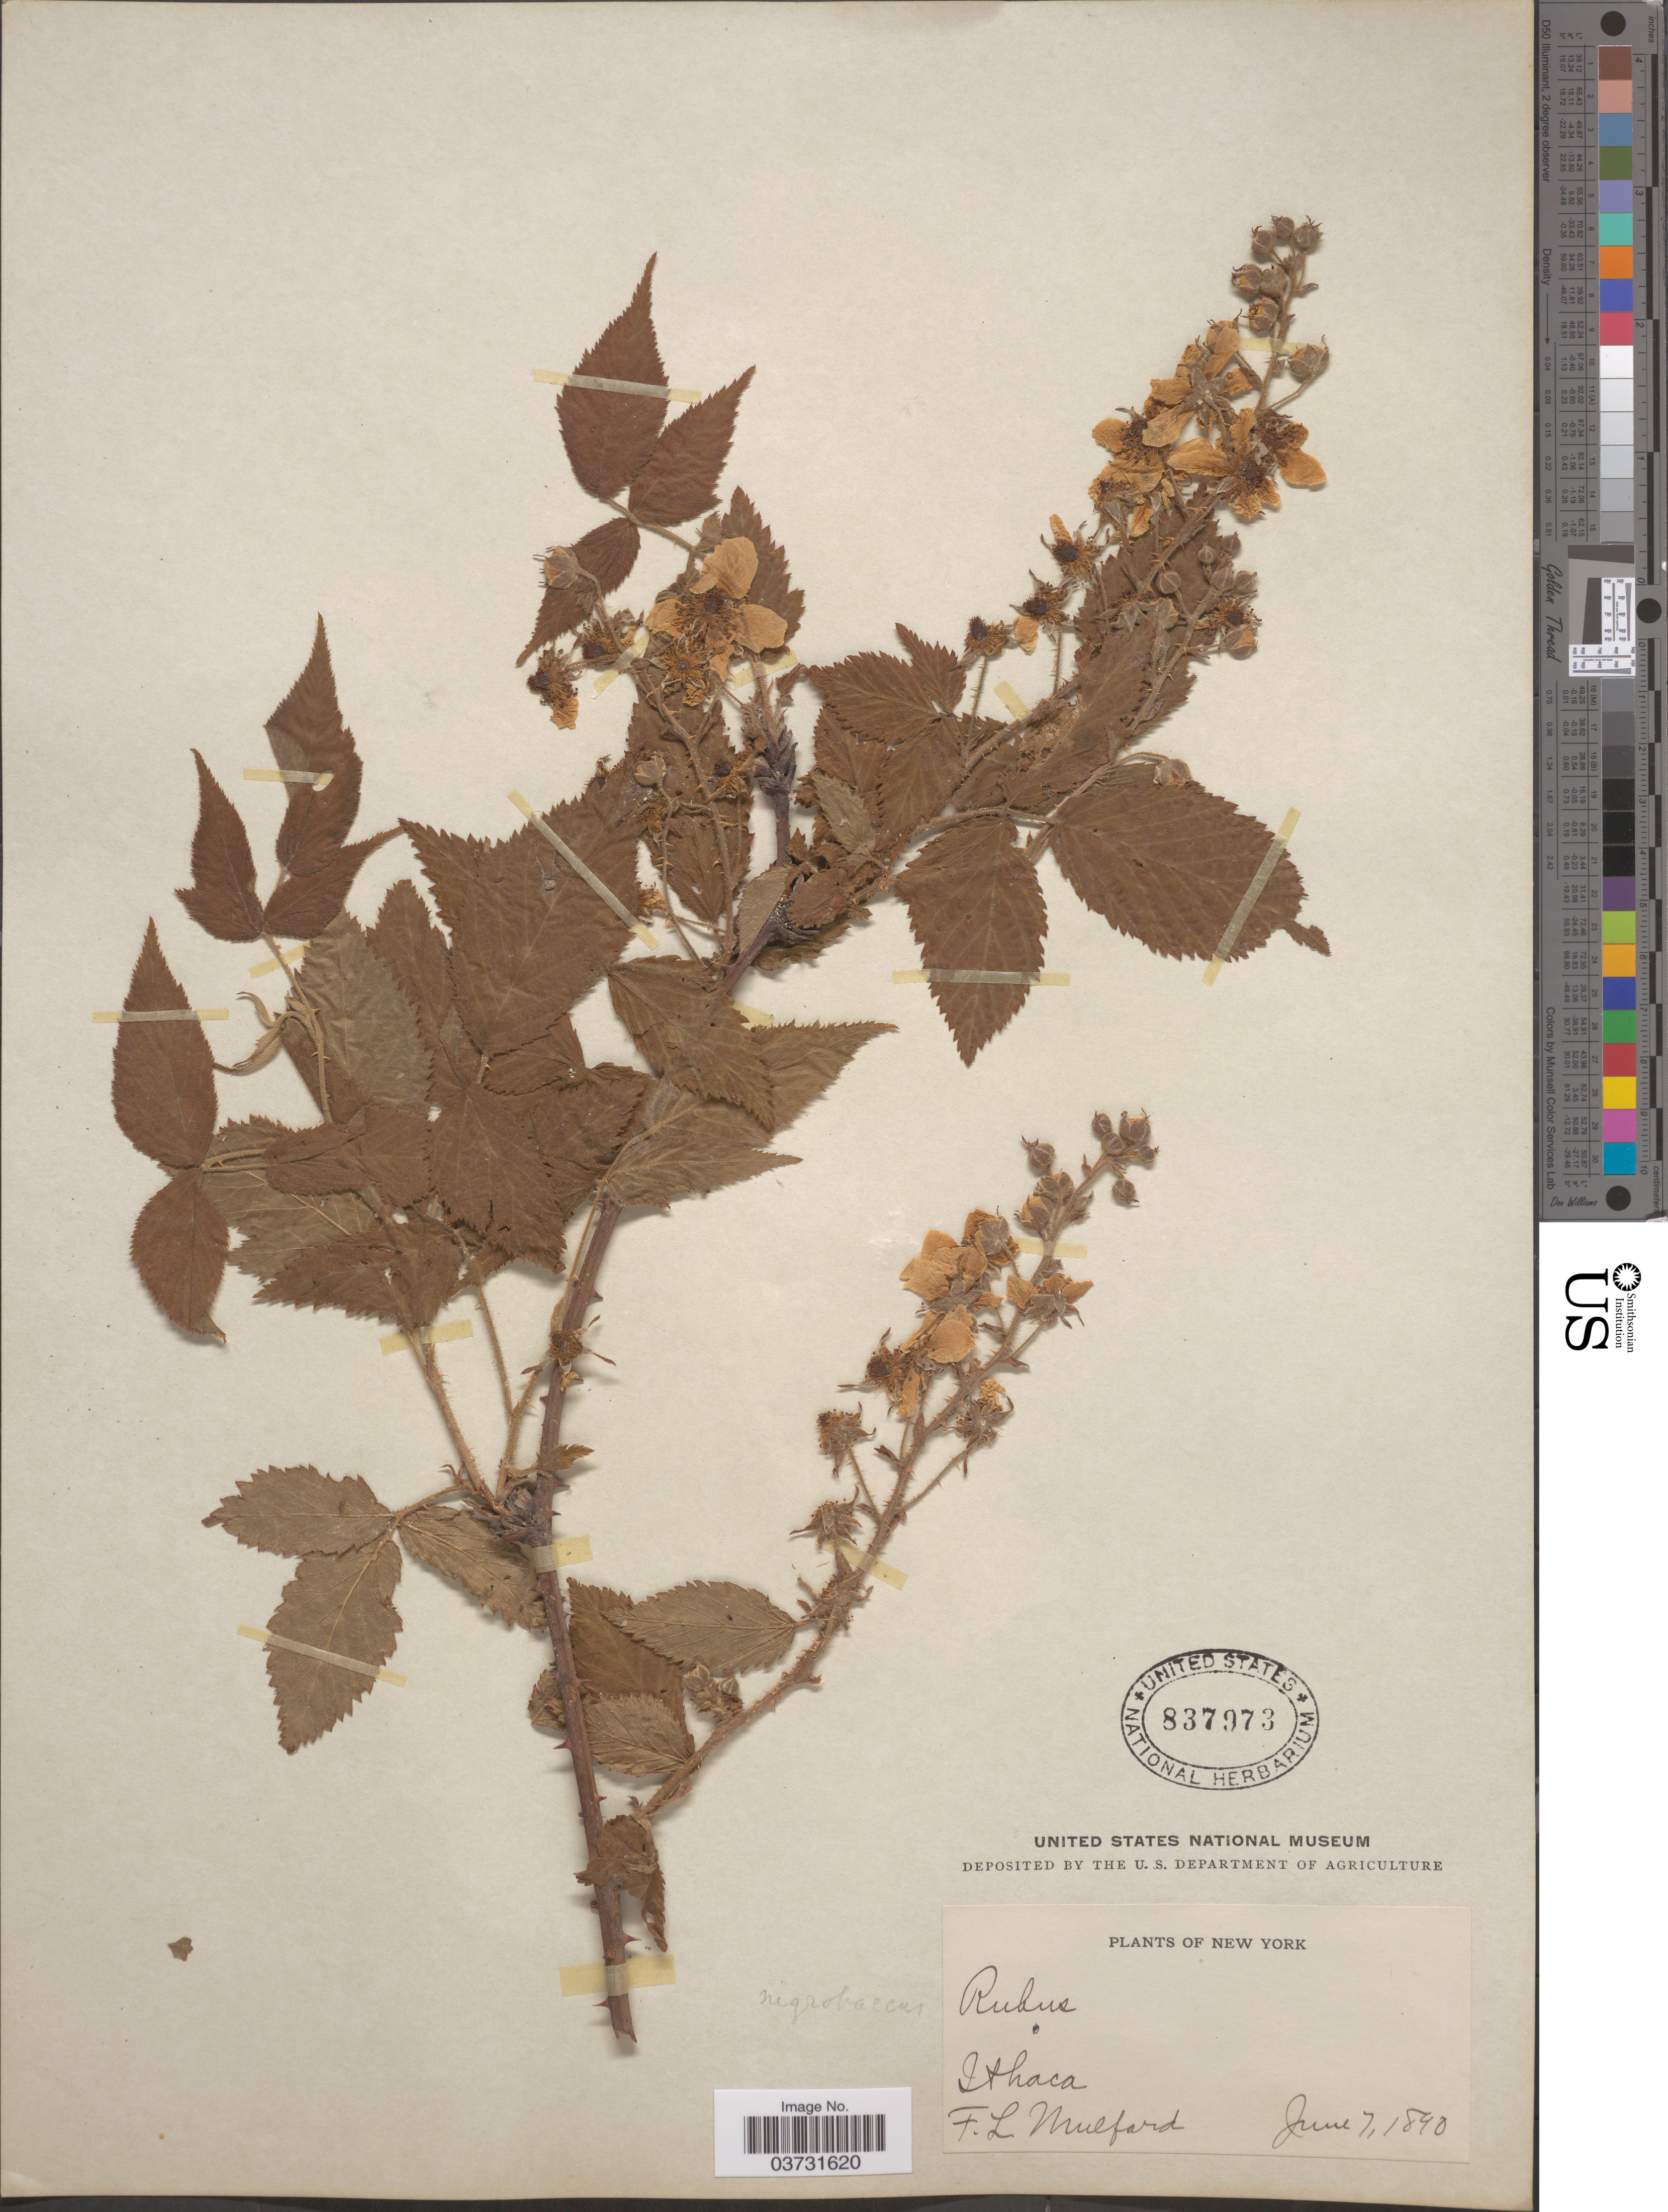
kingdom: Plantae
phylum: Tracheophyta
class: Magnoliopsida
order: Rosales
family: Rosaceae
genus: Rubus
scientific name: Rubus nigrobaccus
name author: L.H. Bailey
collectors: F. Mulford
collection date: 1890-06-07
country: United States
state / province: New York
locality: Ithaca.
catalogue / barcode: US 837973